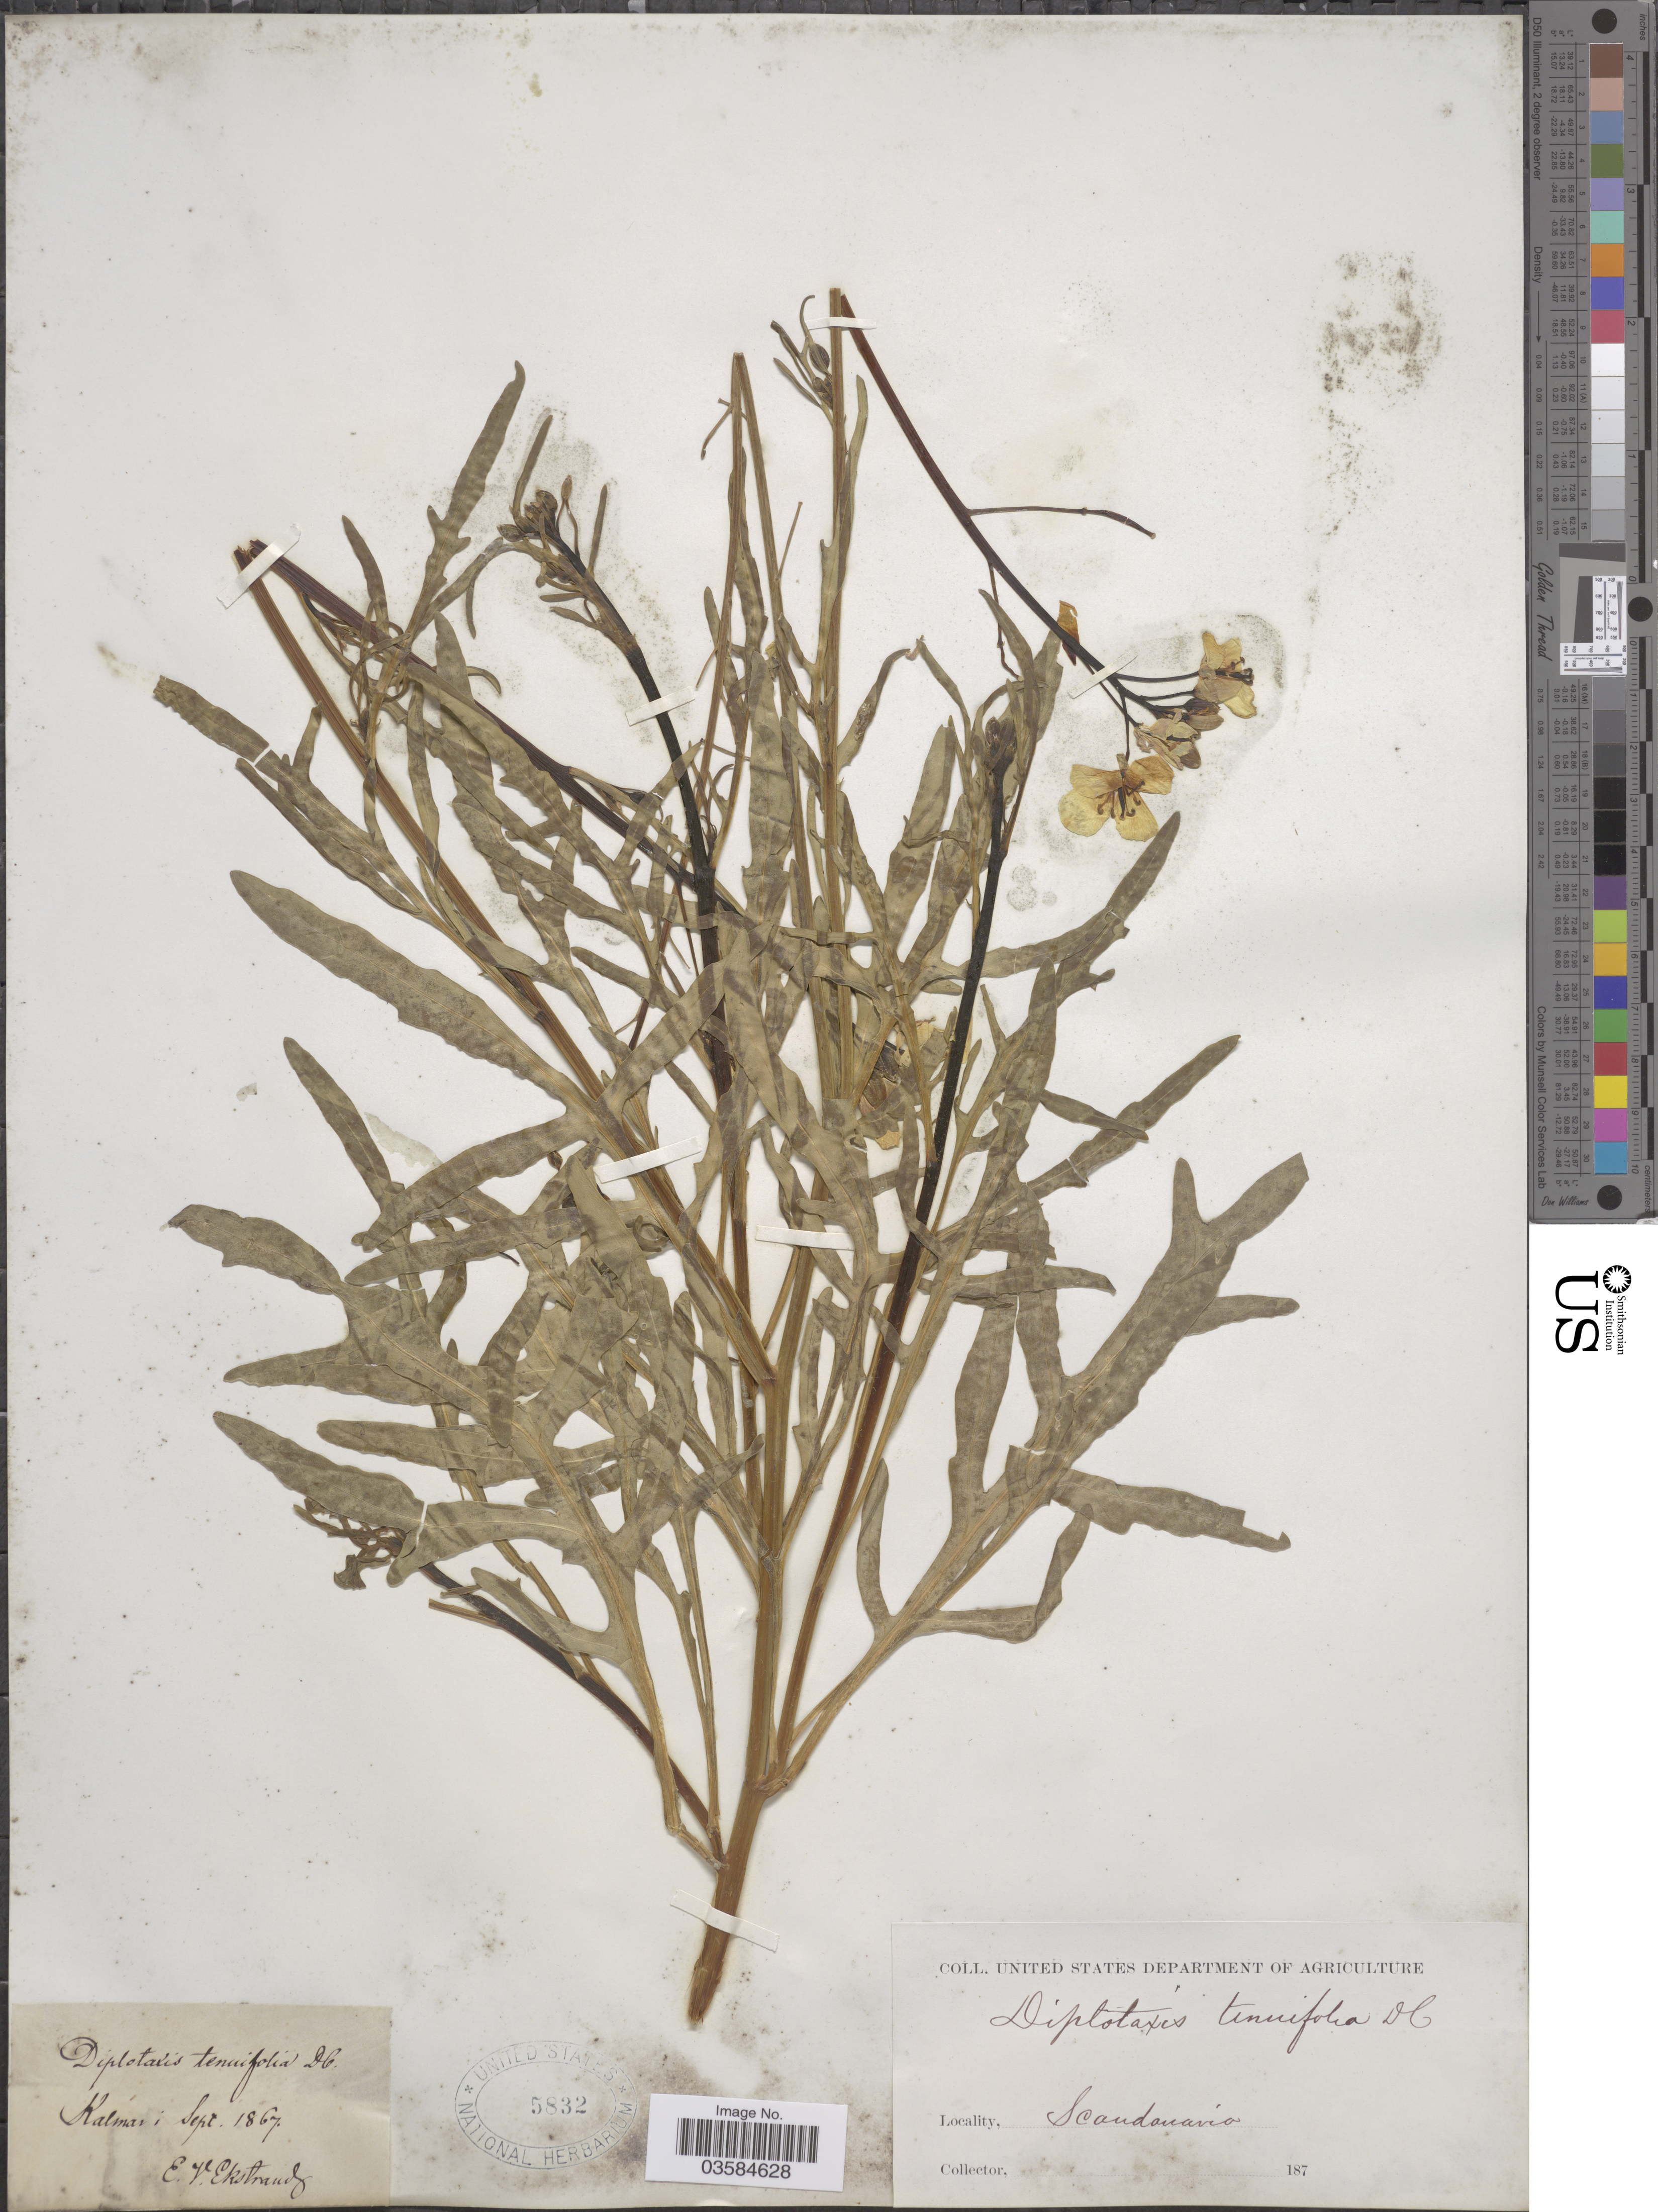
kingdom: Plantae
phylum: Tracheophyta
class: Magnoliopsida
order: Brassicales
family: Brassicaceae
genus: Diplotaxis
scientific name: Diplotaxis tenuifolia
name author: (L.) DC.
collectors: E. Ekstrand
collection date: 1867-09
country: Sweden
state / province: Kalmar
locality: Kalmar. Scandinavia.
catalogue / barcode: US 5832